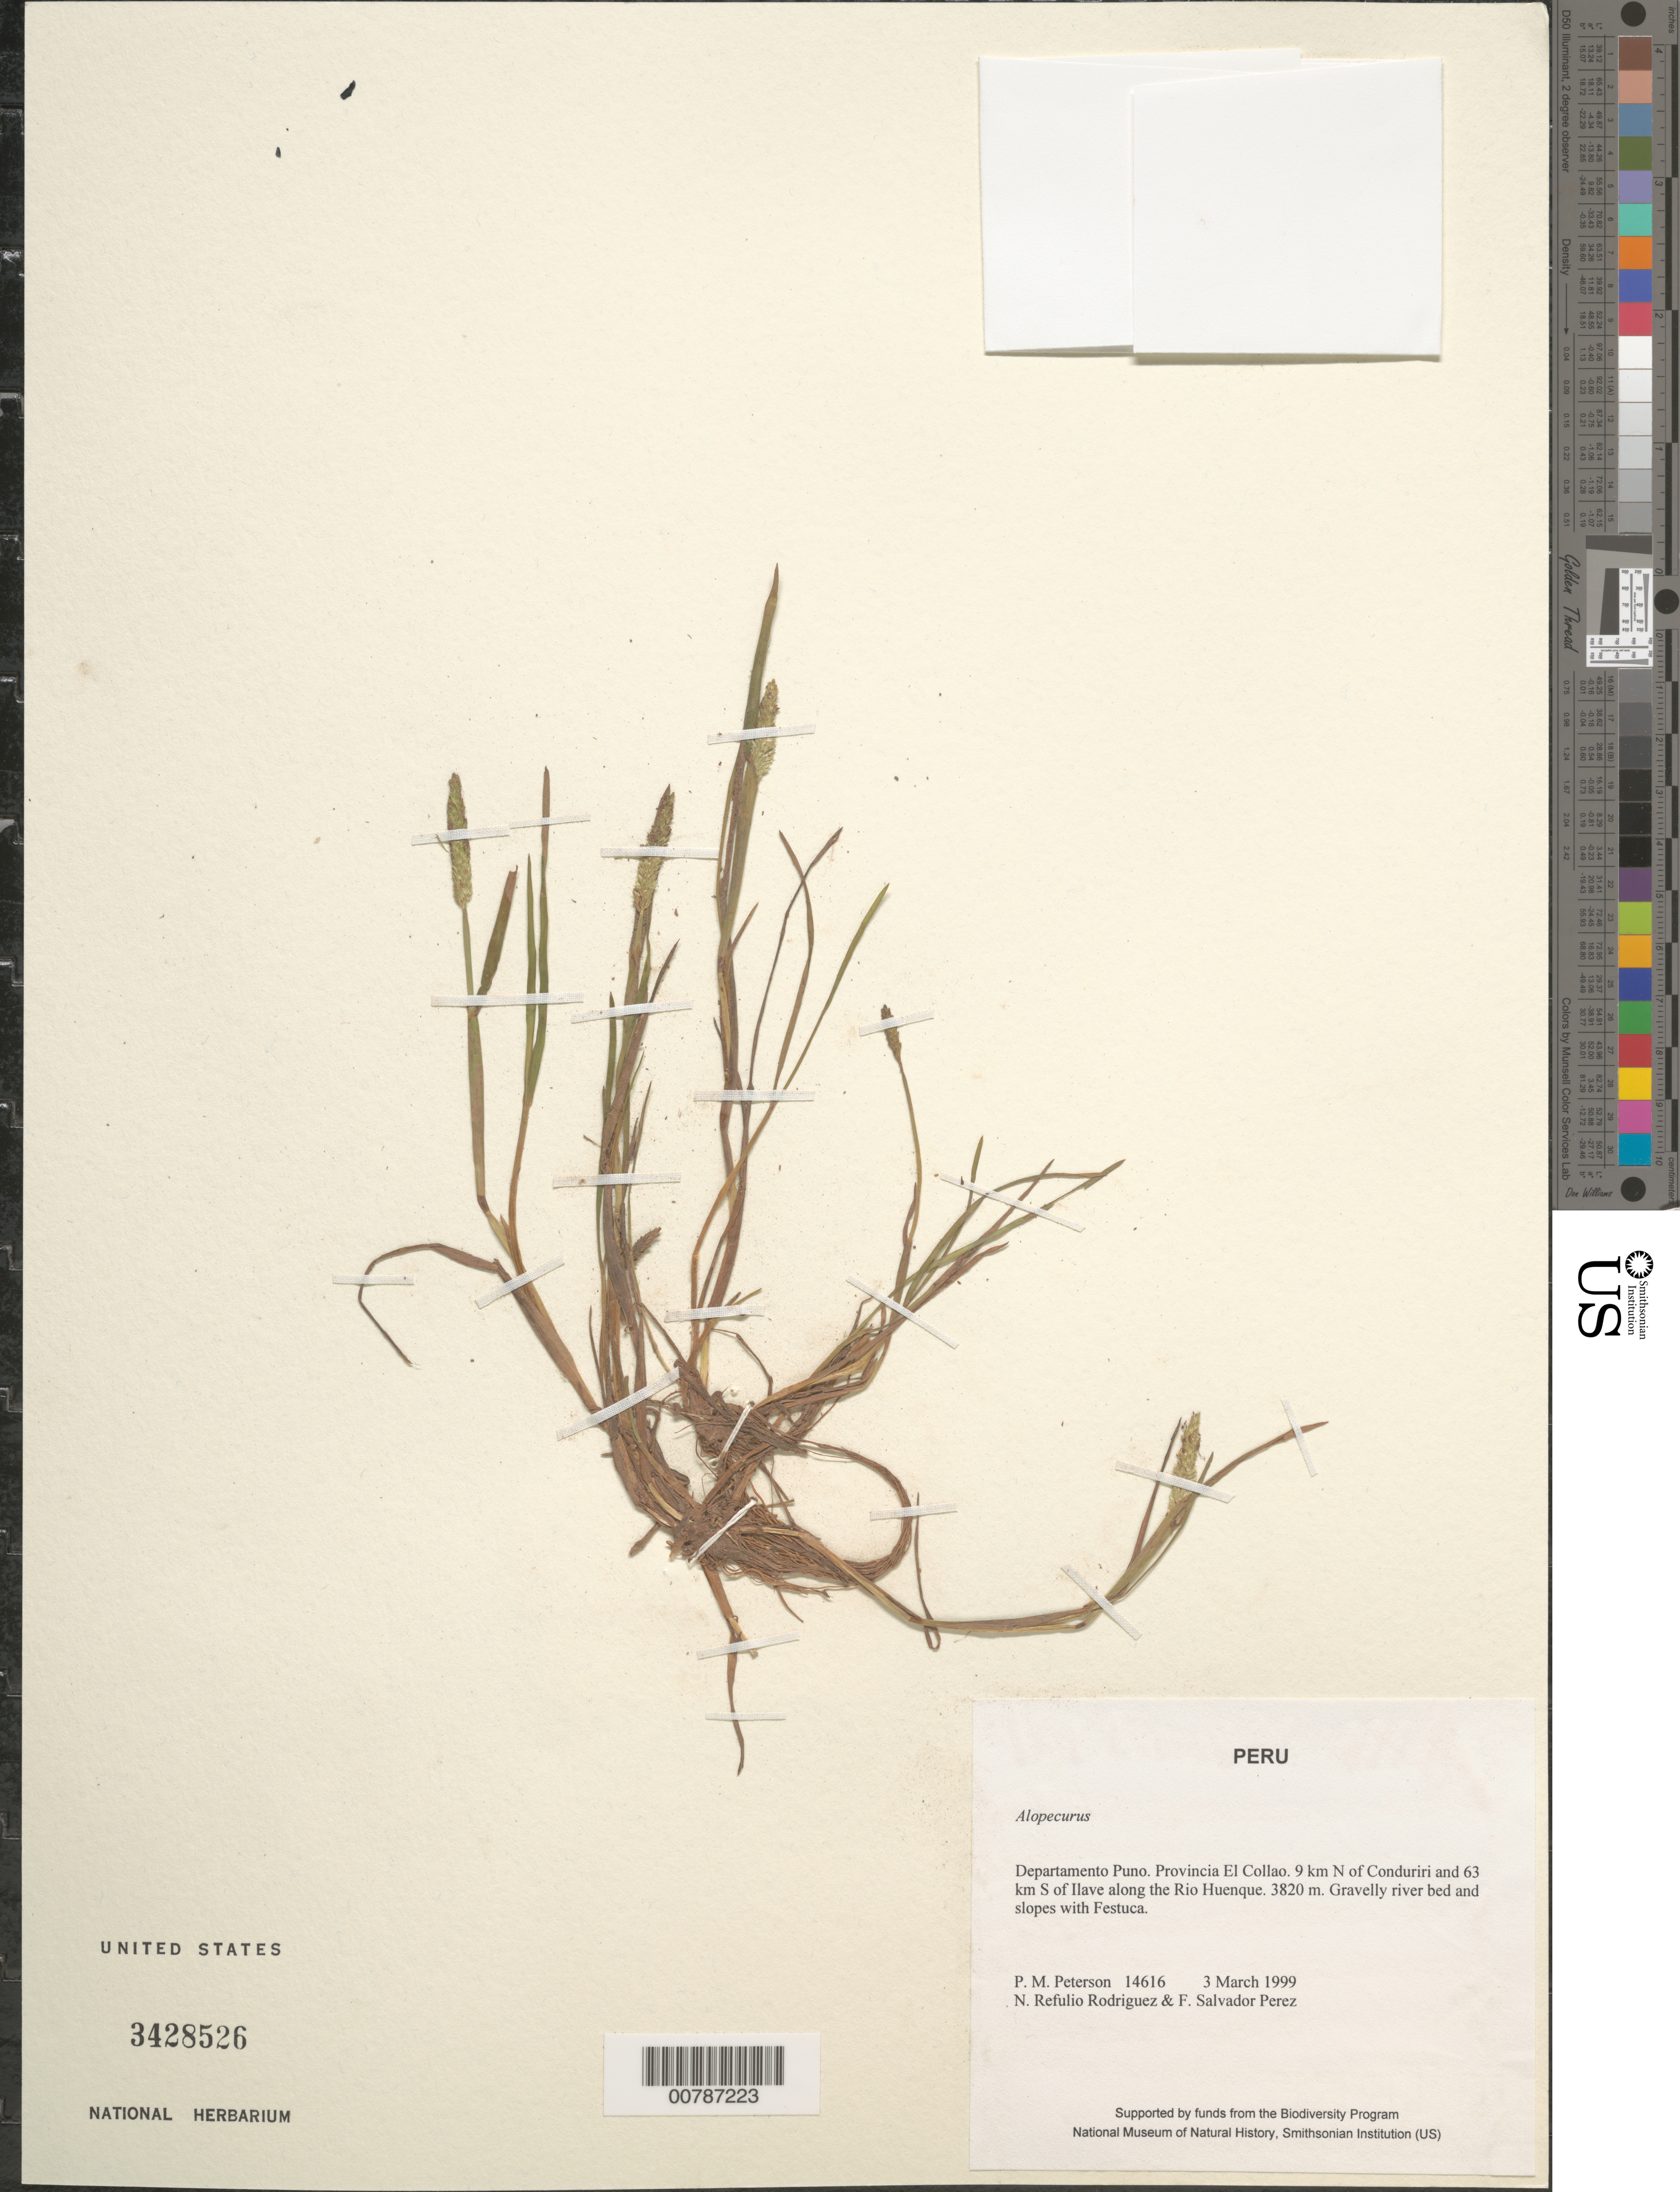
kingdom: Plantae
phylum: Tracheophyta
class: Liliopsida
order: Poales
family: Poaceae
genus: Alopecurus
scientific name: Alopecurus sp.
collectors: P. M. Peterson, N. Refulio-Rodríguez & F. Salvador Perez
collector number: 14616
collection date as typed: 03 Mar 1999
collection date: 1999-03-03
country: Peru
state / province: Puno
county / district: El Collao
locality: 9 km N of Conduriri and 63 km S of Ilave along the Rio Huenque.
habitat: Gravelly river bed and slopes with Festuca.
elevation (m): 3820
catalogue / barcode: US 3428526